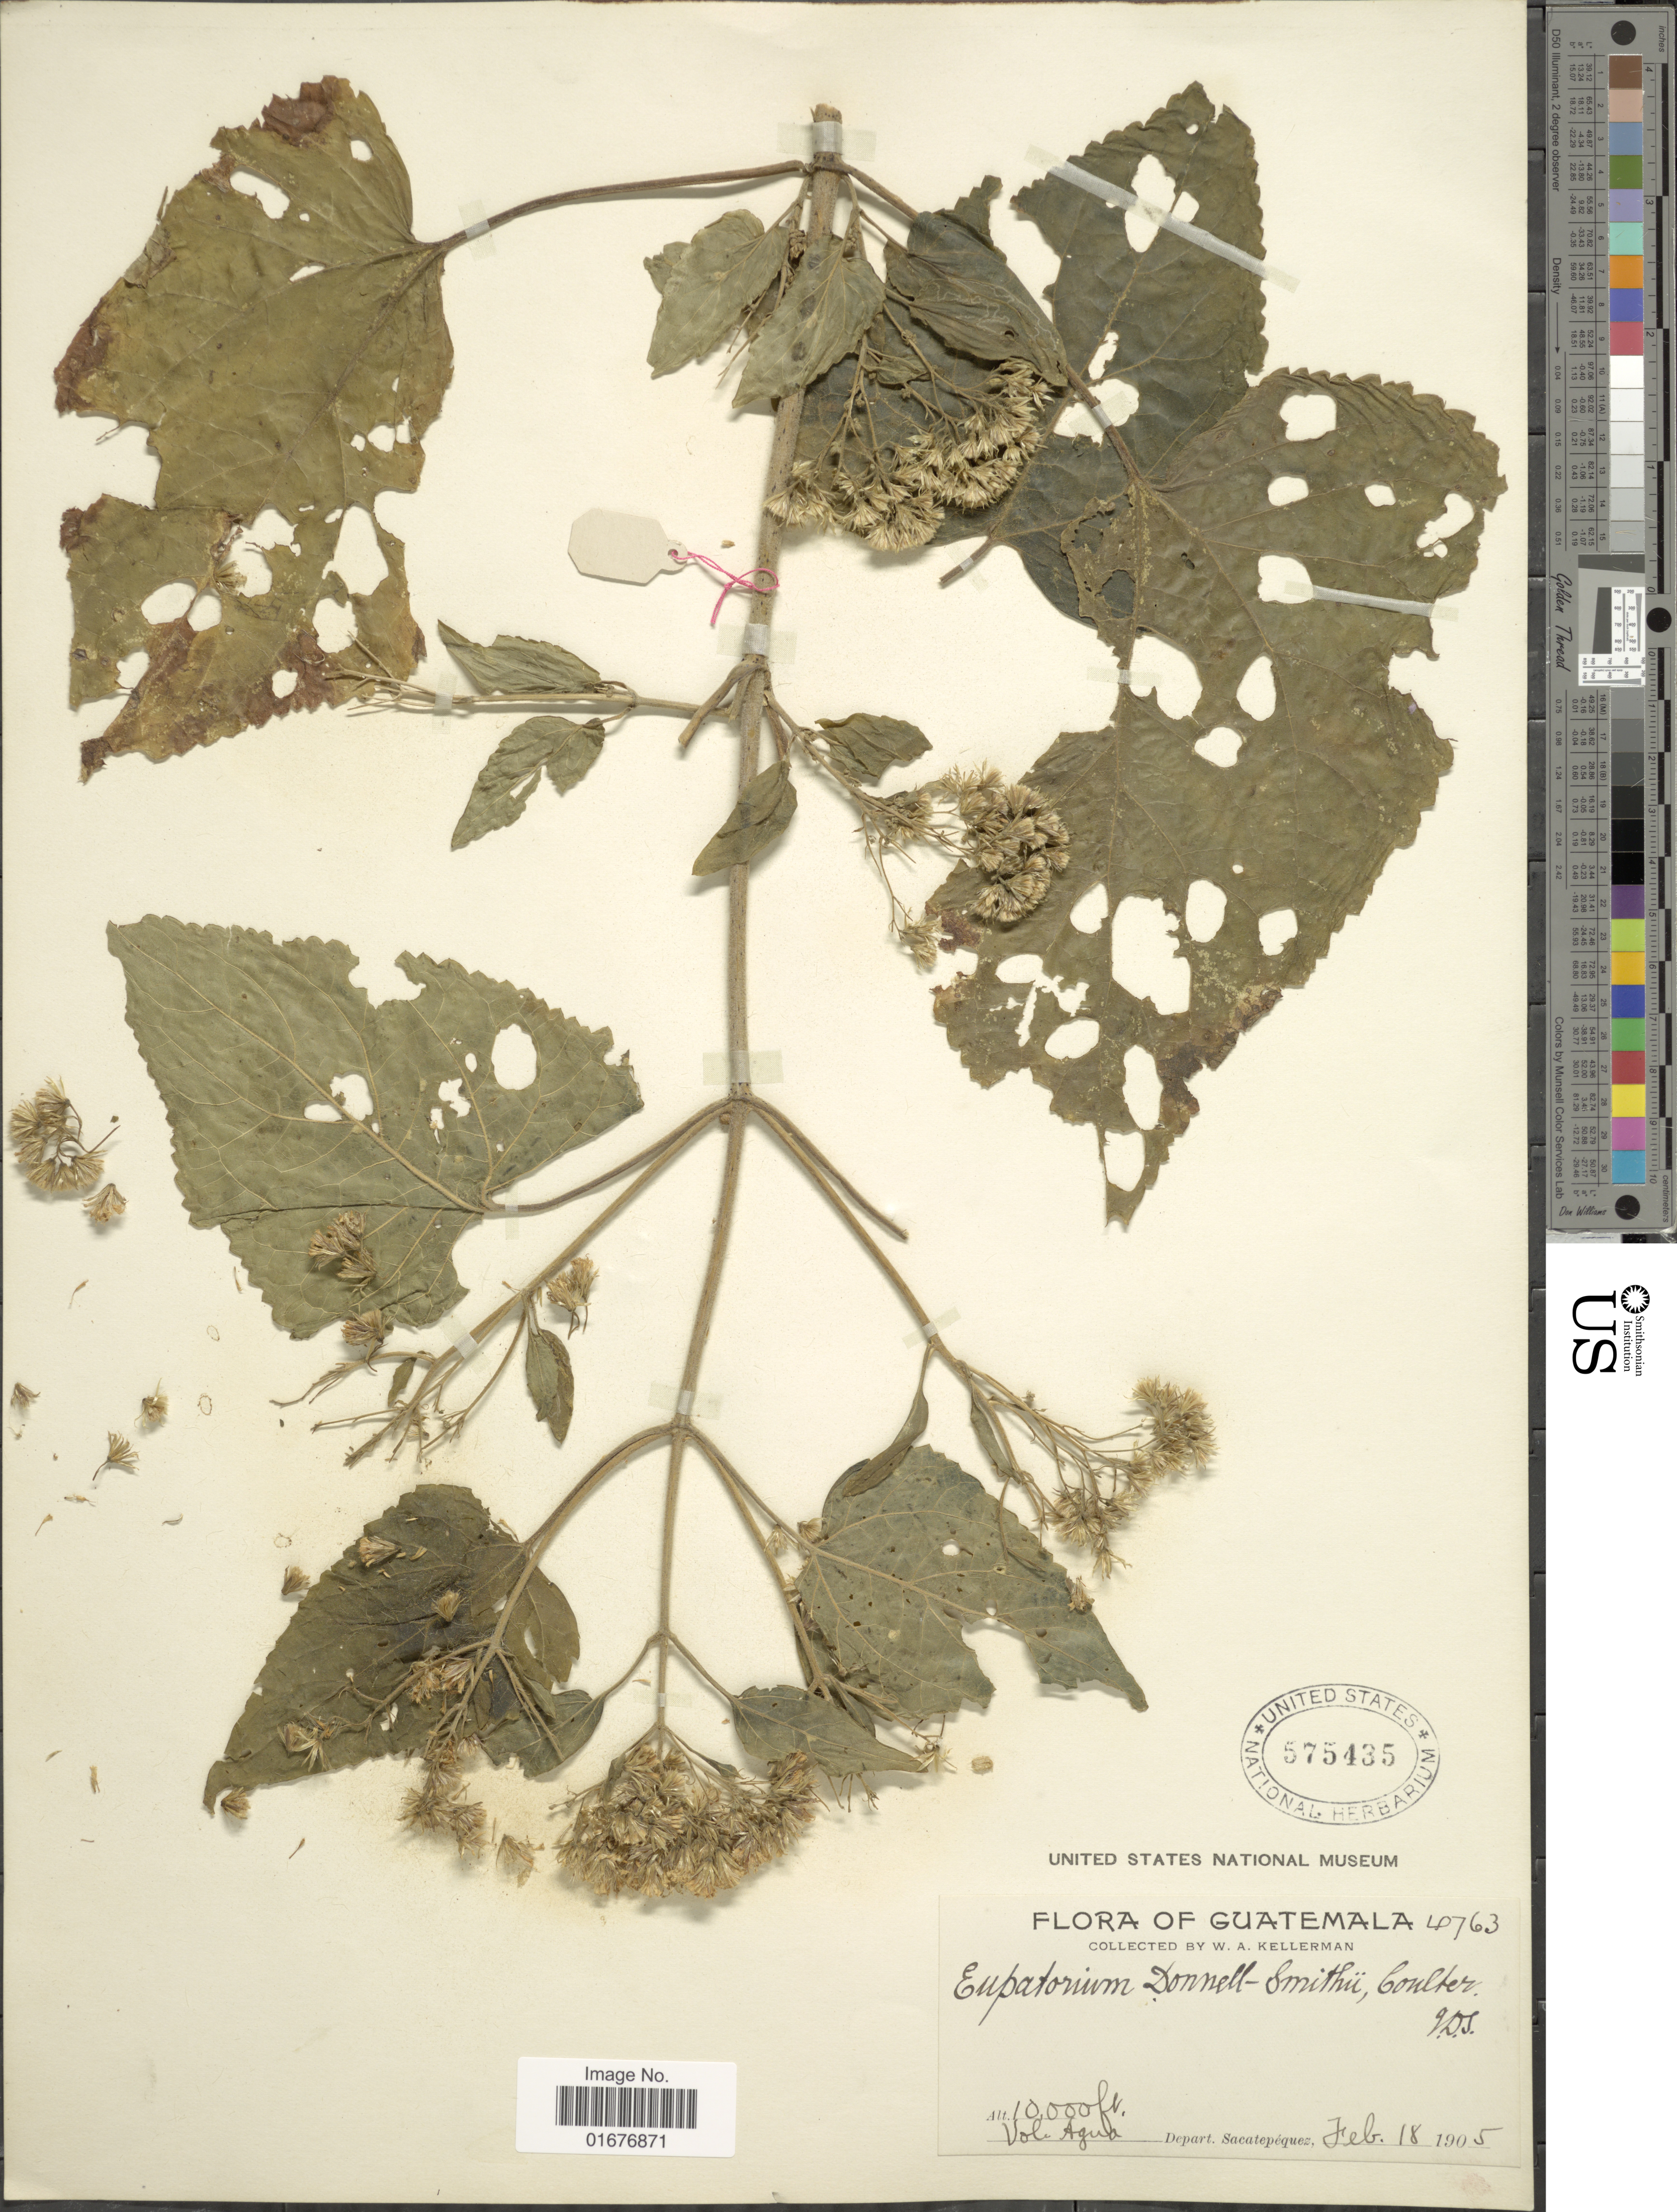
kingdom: Plantae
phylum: Tracheophyta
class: Magnoliopsida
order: Asterales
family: Asteraceae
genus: Ageratina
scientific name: Ageratina skutchii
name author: (B.L. Rob.) R.M. King & H. Rob.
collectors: W. Kellerman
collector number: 10763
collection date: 1905-02-18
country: Guatemala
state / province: Sacatepéquez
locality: Vol. Agua, Depart. Sacatepequez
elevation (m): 3048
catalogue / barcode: US 575435